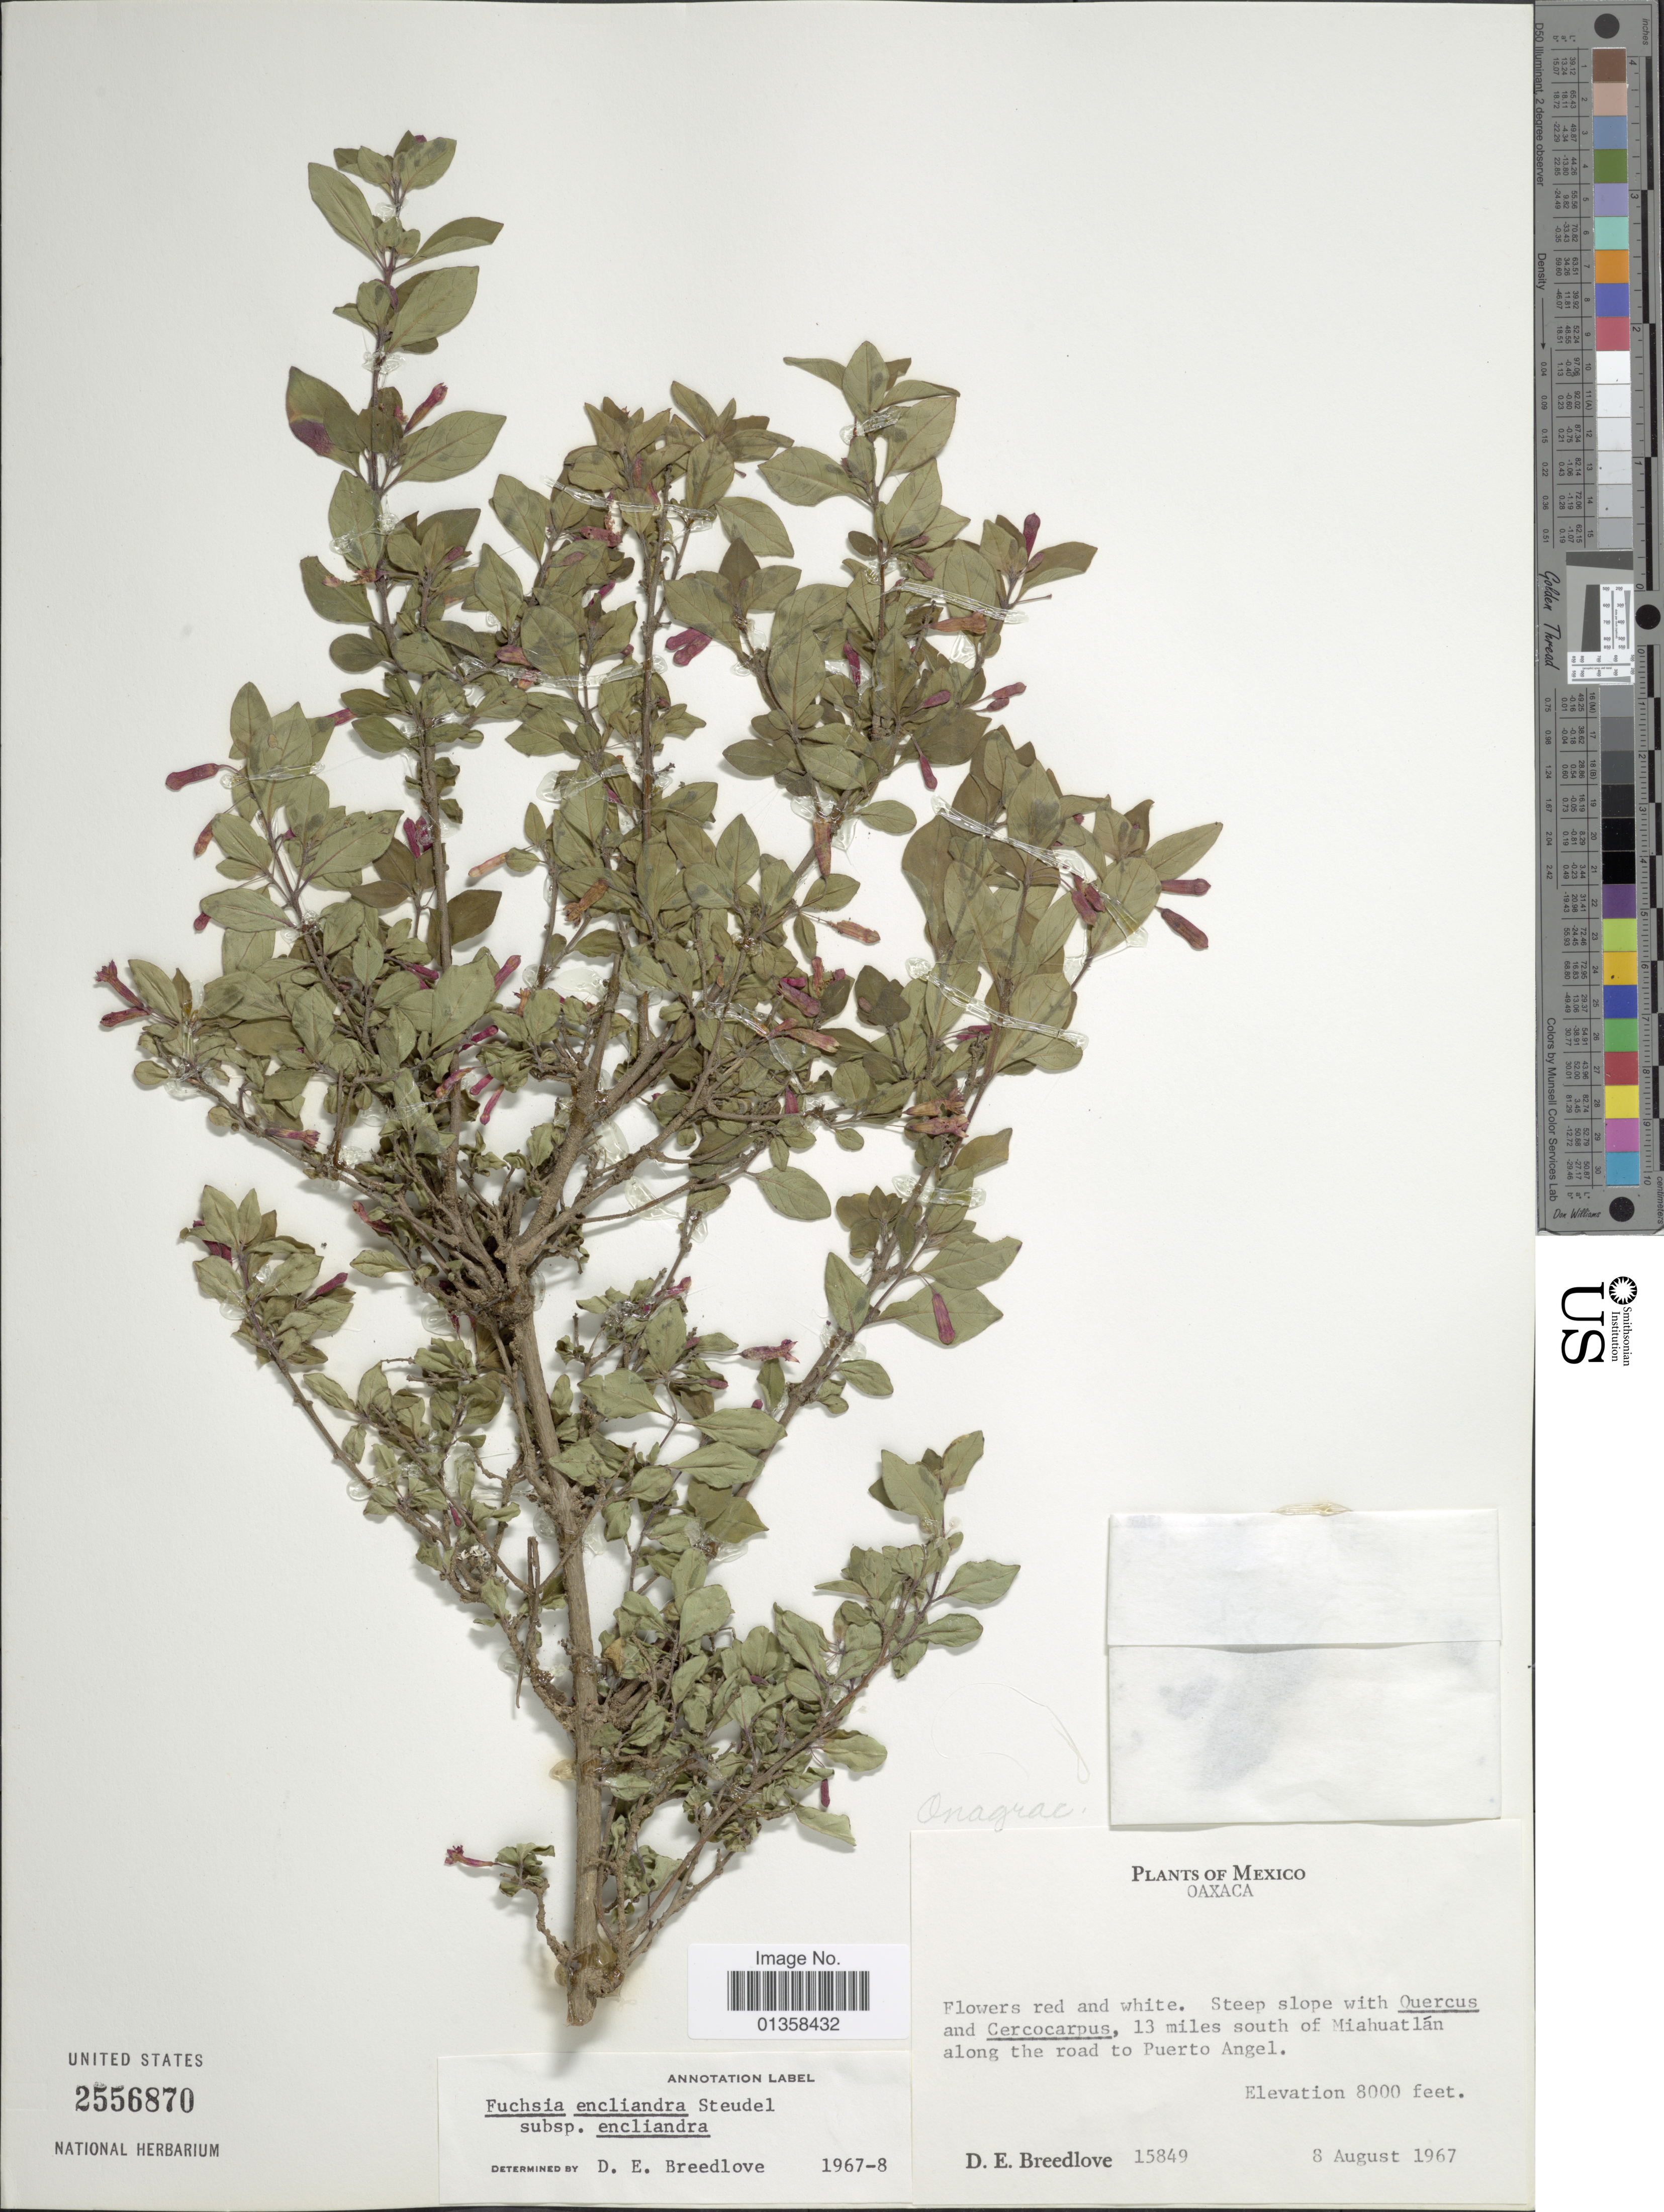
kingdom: Plantae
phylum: Tracheophyta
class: Magnoliopsida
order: Myrtales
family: Onagraceae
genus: Fuchsia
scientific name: Fuchsia encliandra subsp. encliandra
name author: Steud.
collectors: D. E. Breedlove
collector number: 15849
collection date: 1967-08-08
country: Mexico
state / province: Oaxaca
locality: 13 miles south of Miahuatlán along the road to Puerto Angel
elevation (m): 2438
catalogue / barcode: US 2556870